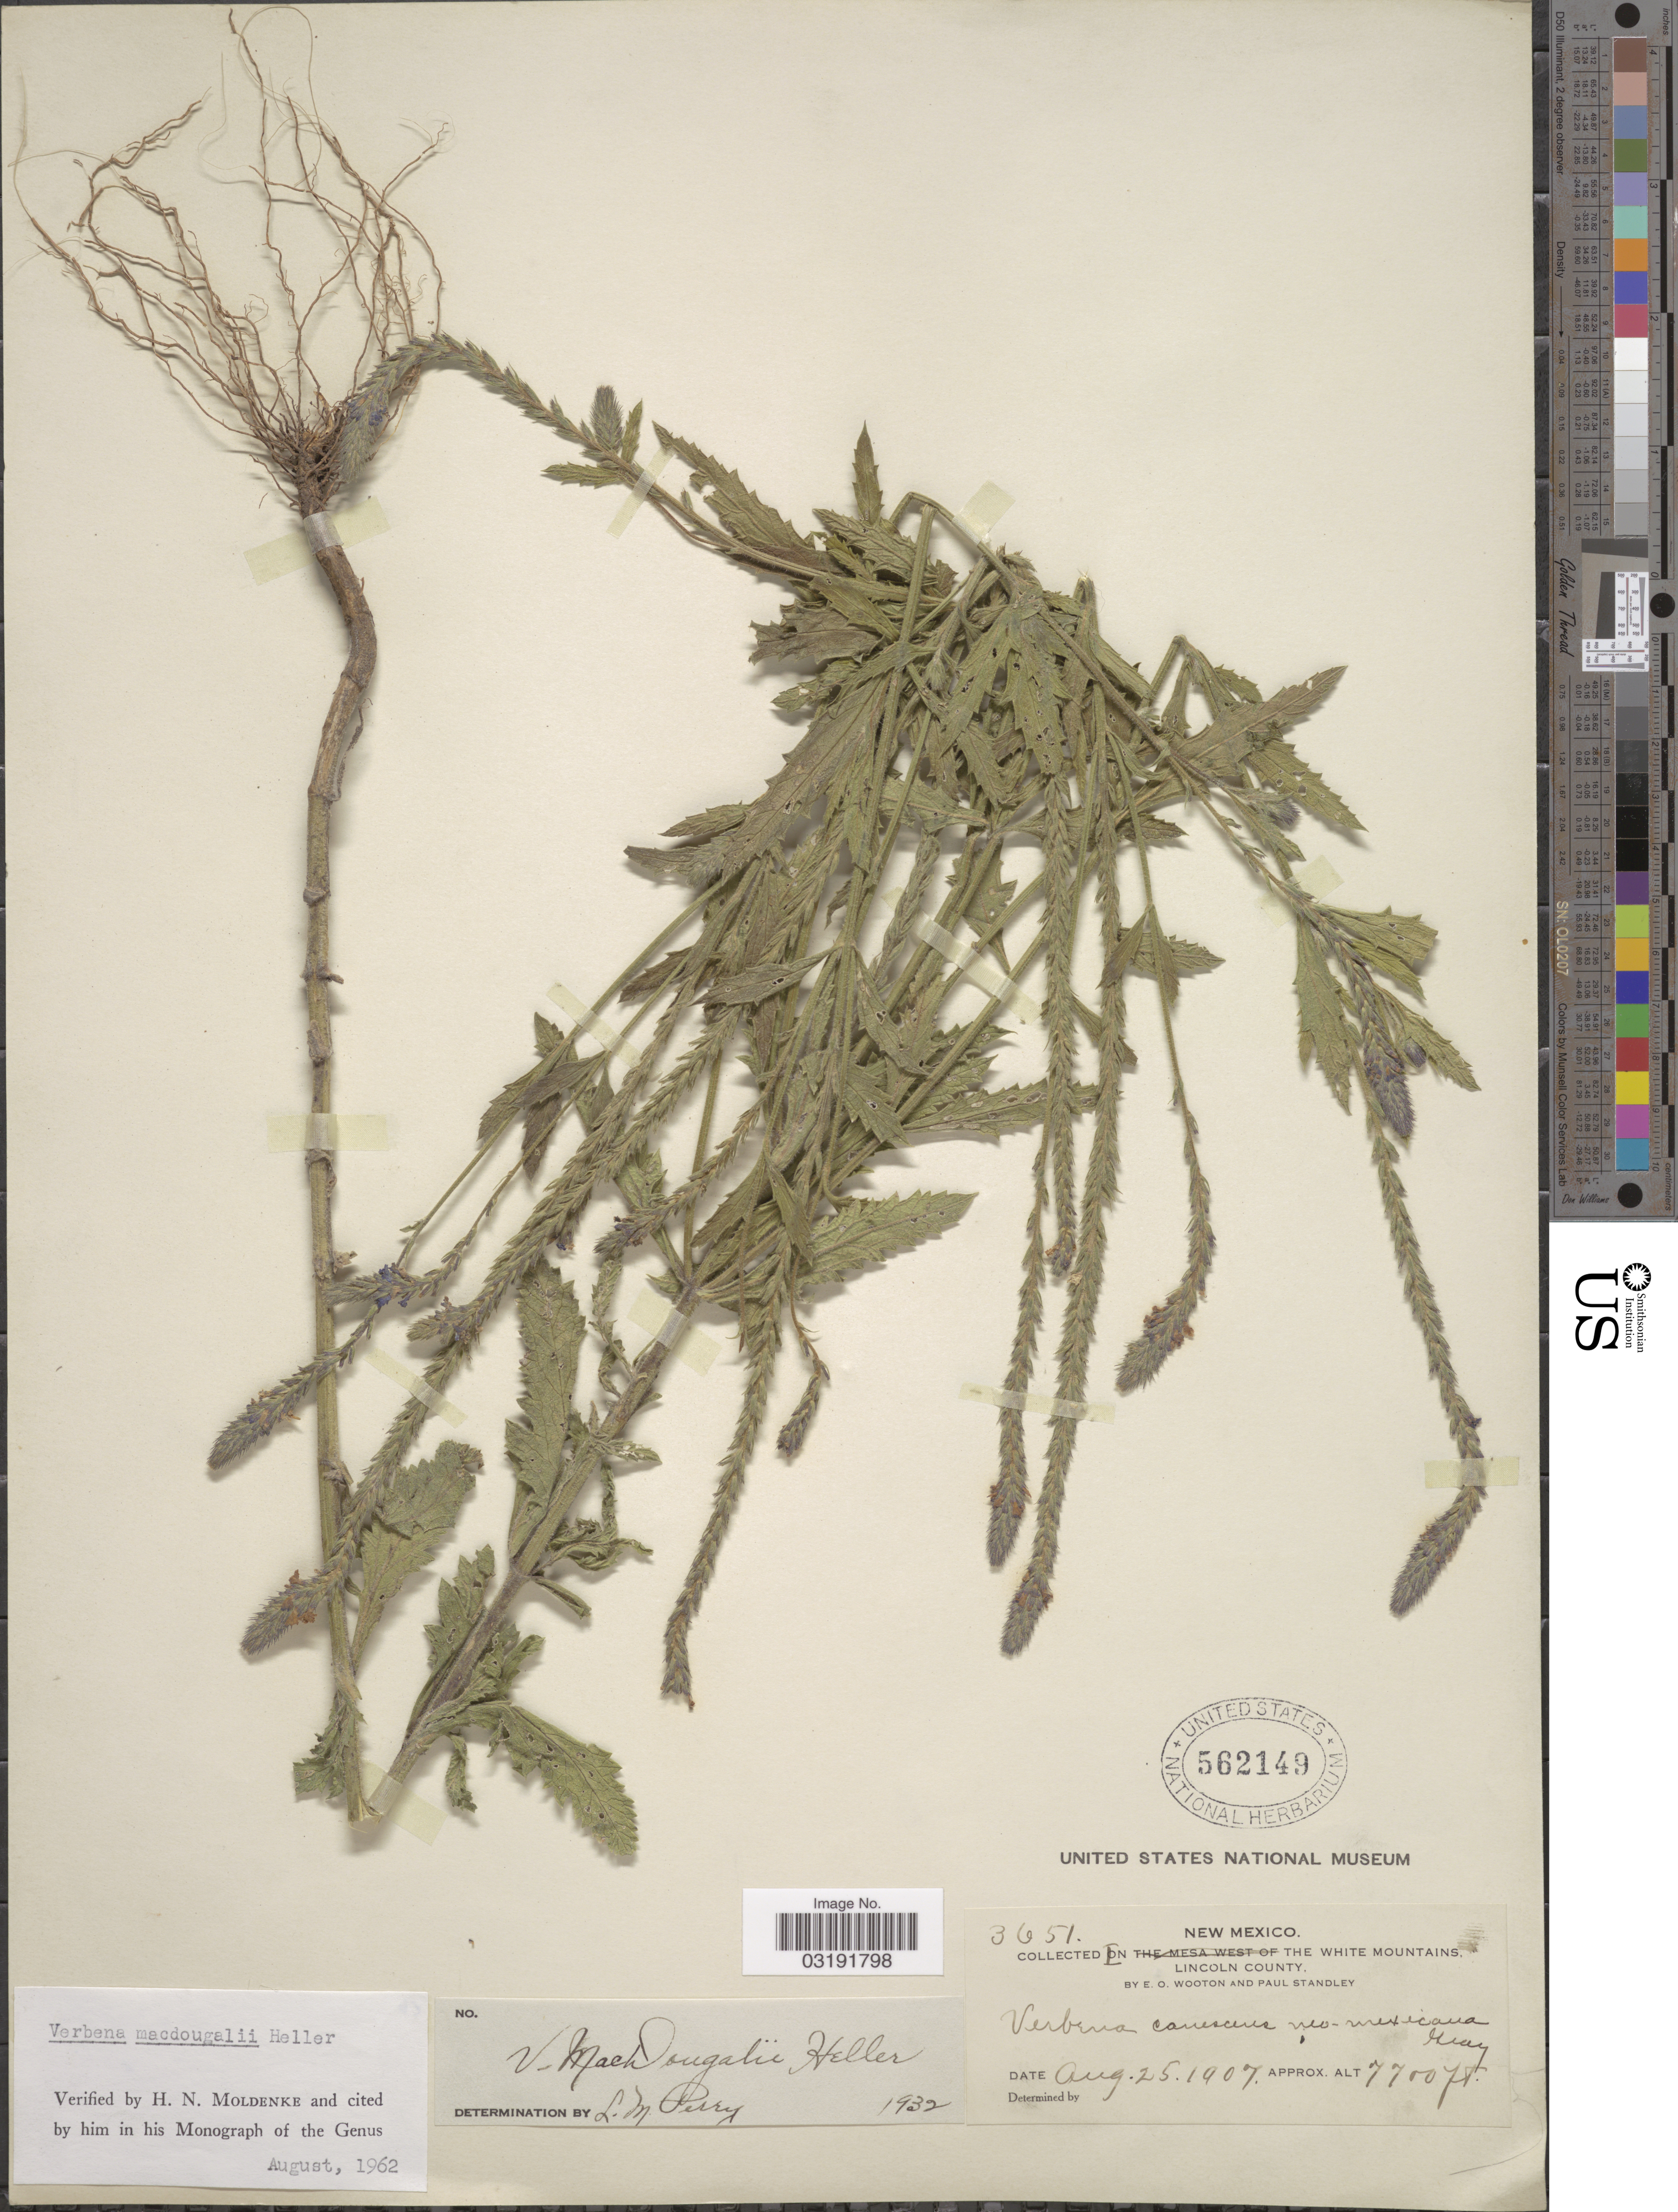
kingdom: Plantae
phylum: Tracheophyta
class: Magnoliopsida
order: Lamiales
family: Verbenaceae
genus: Verbena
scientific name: Verbena macdougalii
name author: A. Heller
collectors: E. O. Wooton & P. C. Standley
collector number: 3651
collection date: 1907-08-25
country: United States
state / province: New Mexico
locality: On The White Mountains, Lincoln County.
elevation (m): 2347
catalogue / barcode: US 562149